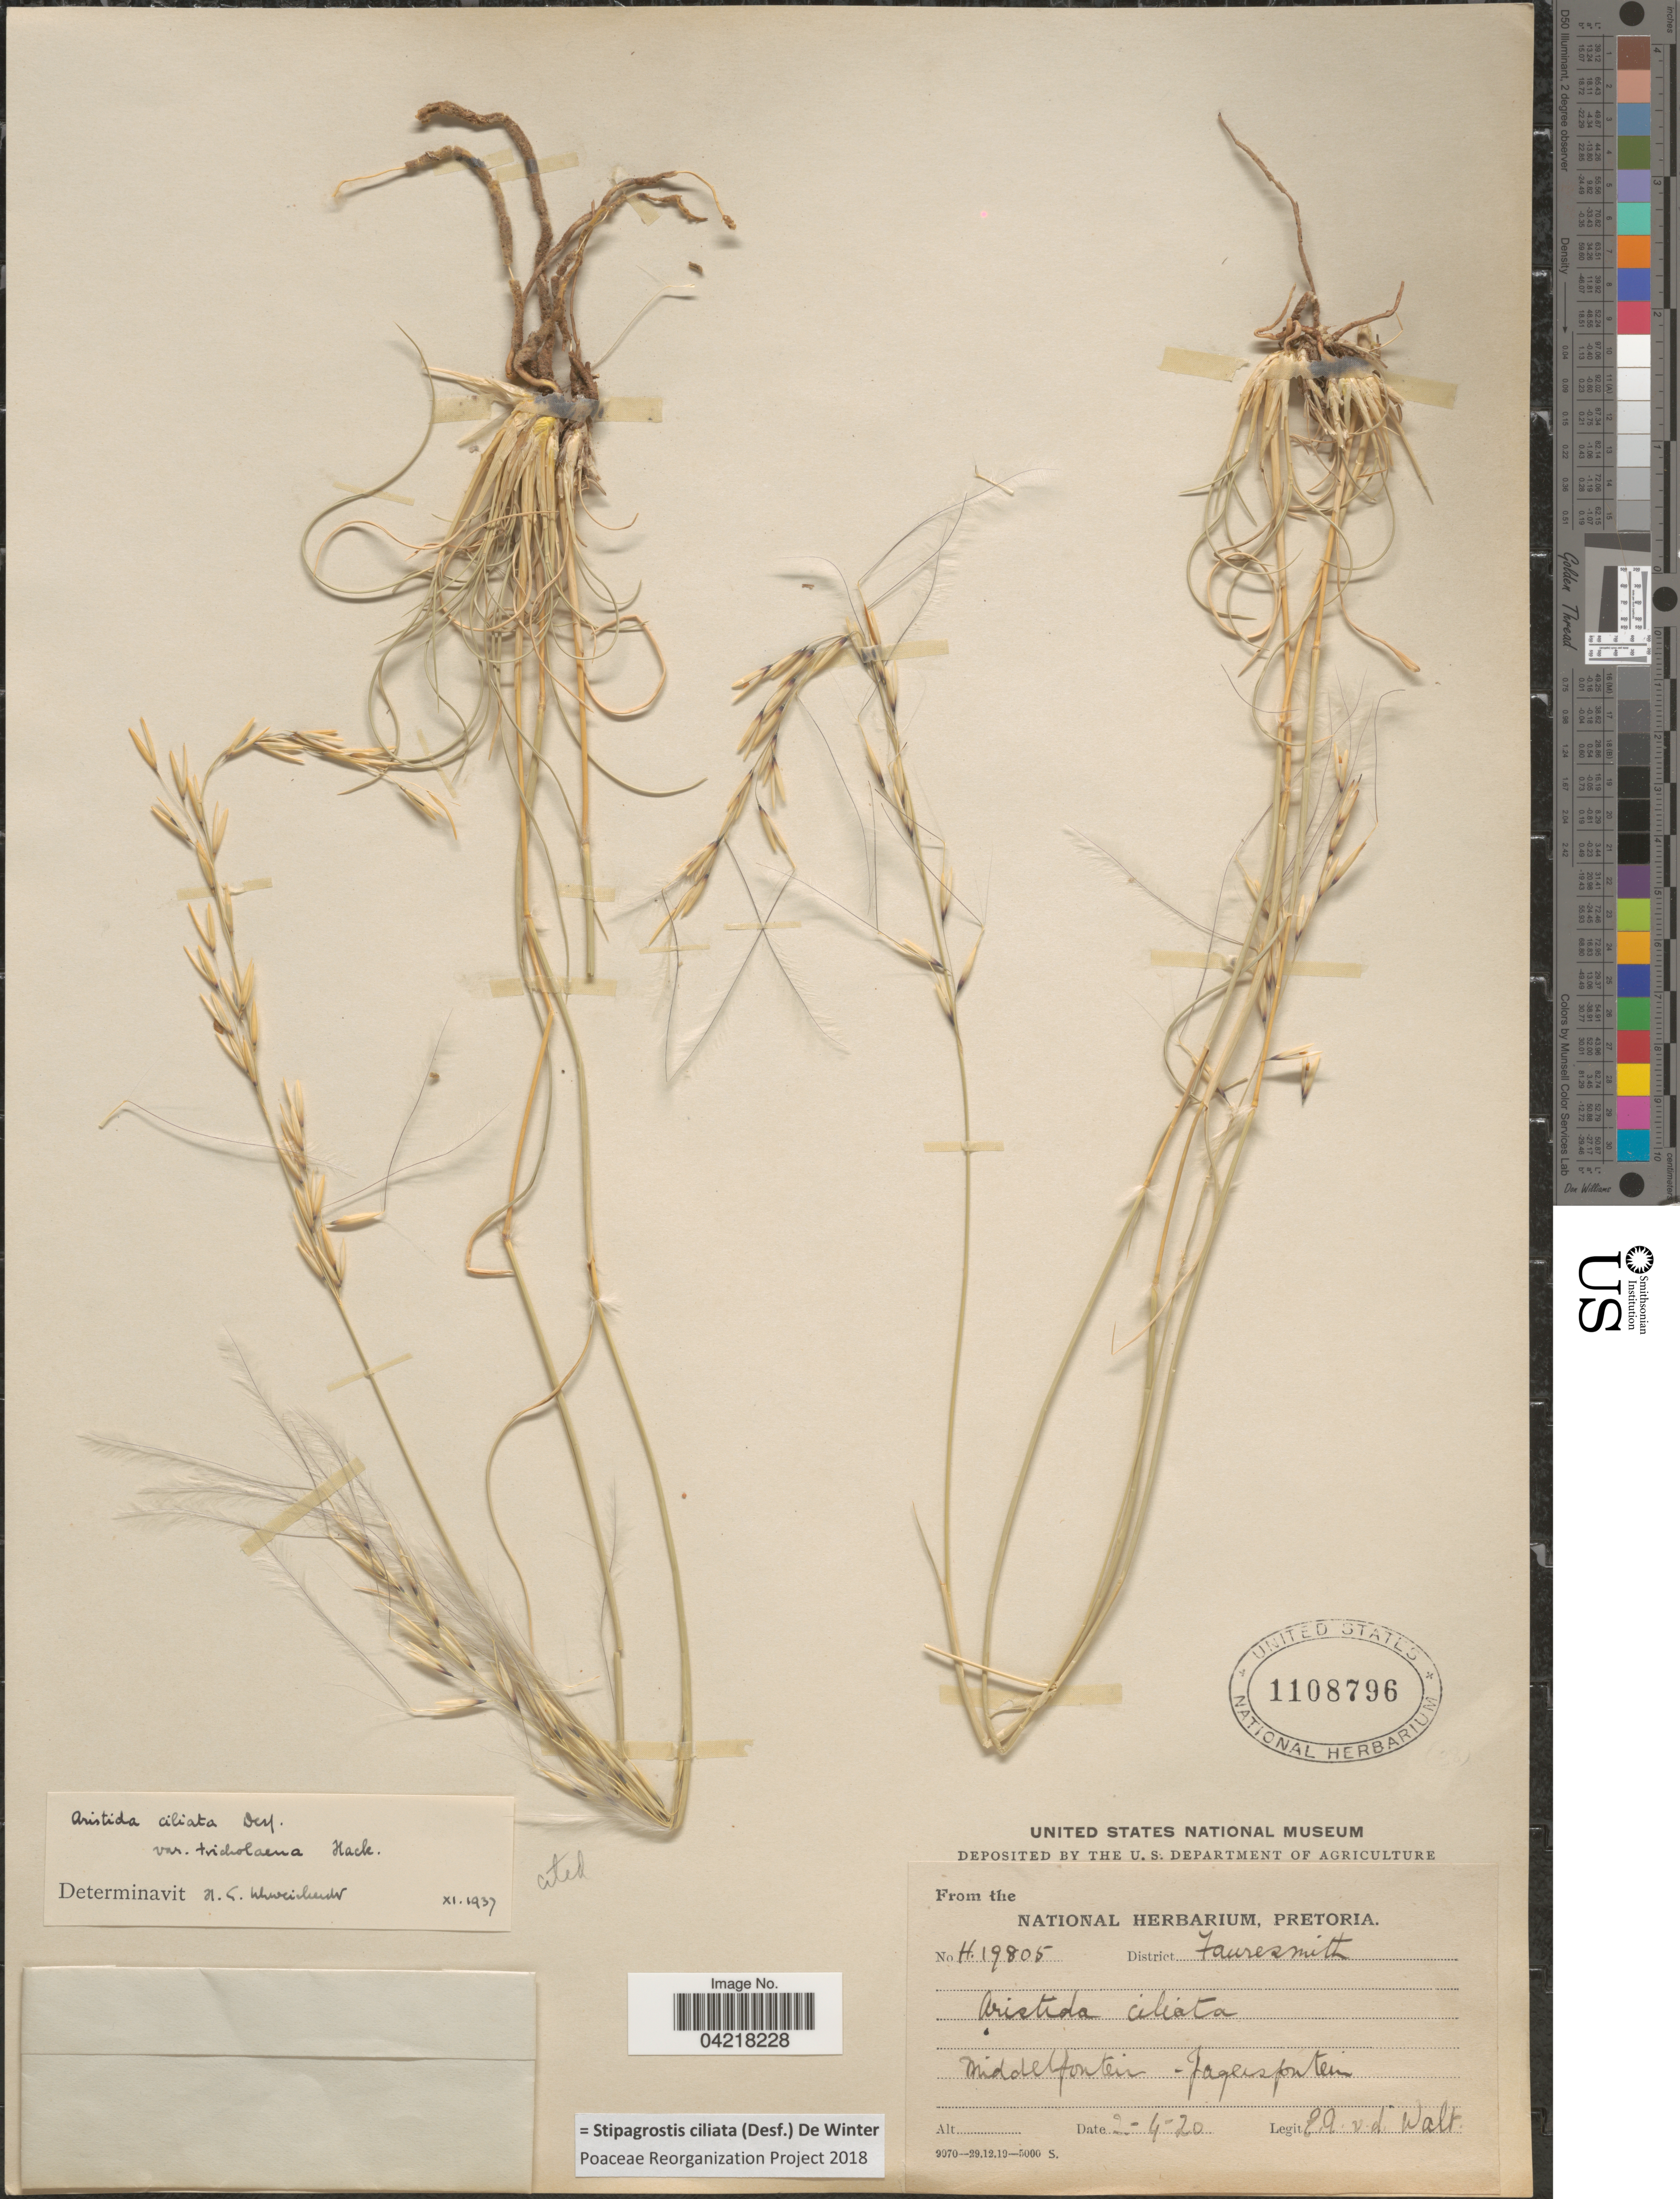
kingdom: Plantae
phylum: Tracheophyta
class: Liliopsida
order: Poales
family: Poaceae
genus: Stipagrostis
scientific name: Stipagrostis ciliata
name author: (Desf.) De Winter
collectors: E. v. d. Walt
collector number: H19805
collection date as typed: Transcribed d/m/y: 2/4/20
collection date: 1920-04-02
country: South Africa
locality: District Fauresmith. Middelfontein-Jaquesfontein.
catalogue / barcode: US 1108796